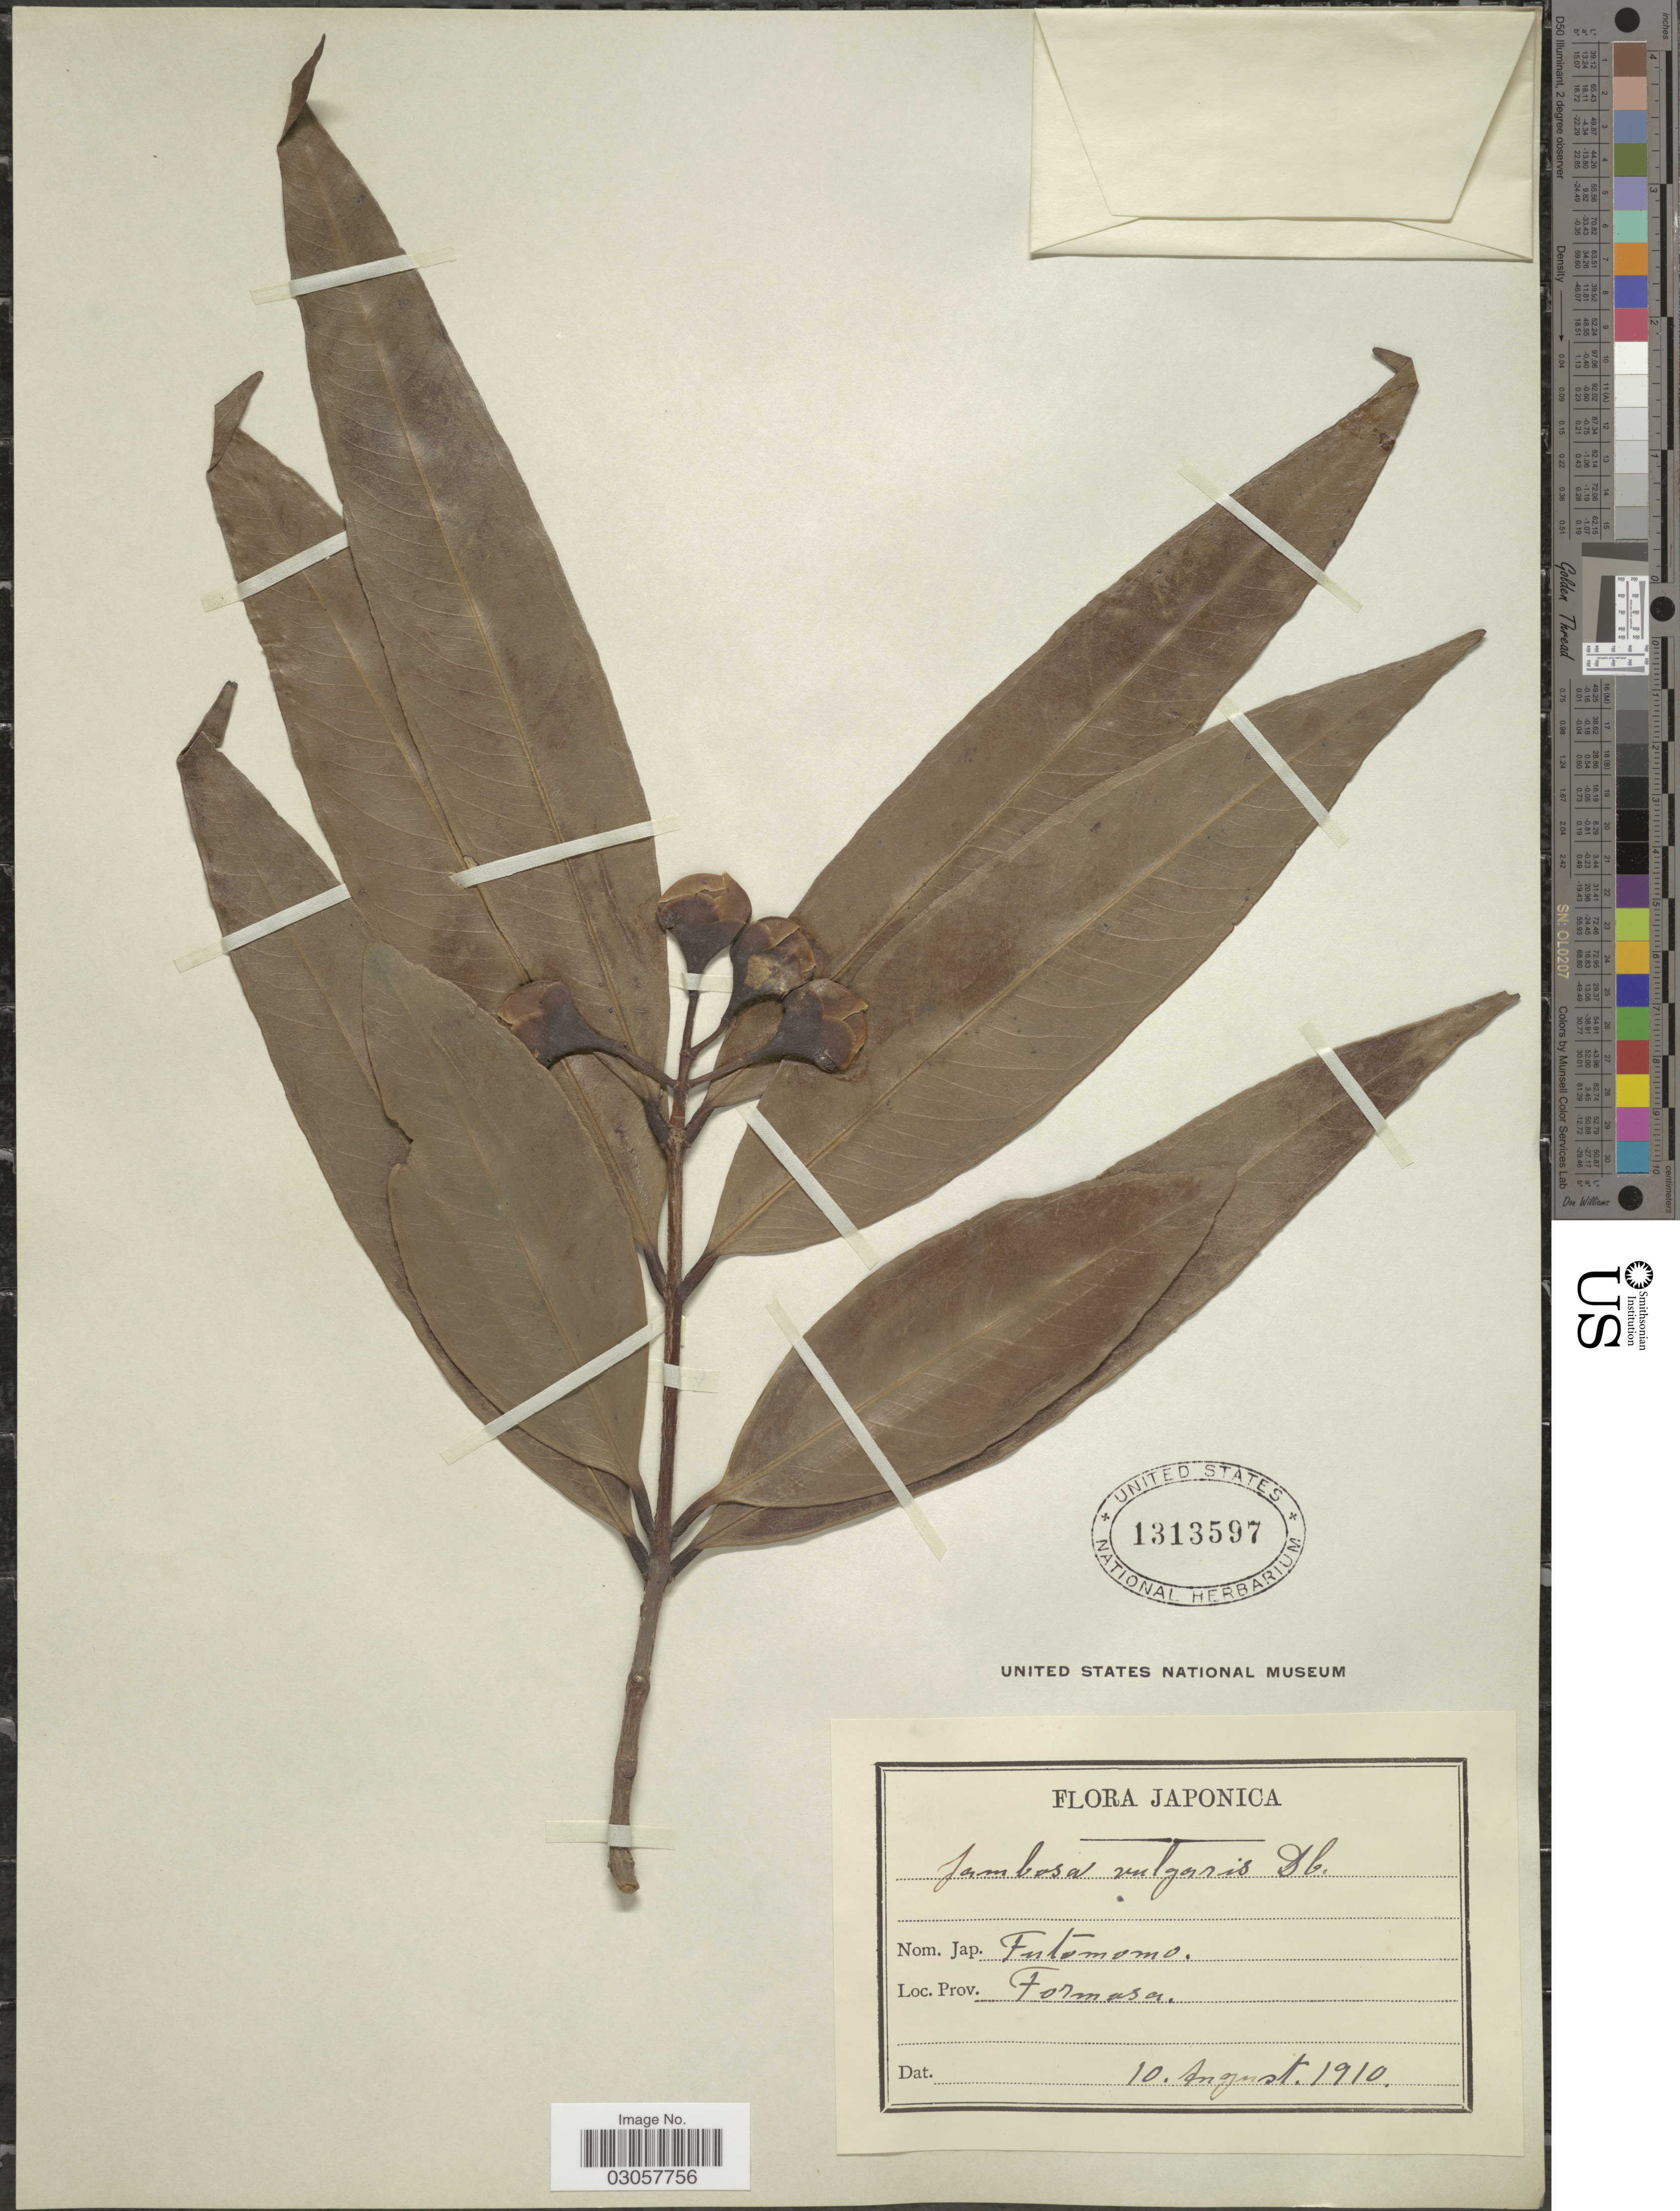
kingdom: Plantae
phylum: Tracheophyta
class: Magnoliopsida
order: Myrtales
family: Myrtaceae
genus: Syzygium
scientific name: Syzygium jambos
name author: (L.) Alston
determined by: Strong, Mark T., (BOT), Smithsonian Institution - National Museum of Natural History (UNITED STATES)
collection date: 1910-08-10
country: Taiwan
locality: Formosa.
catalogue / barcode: US 1313597